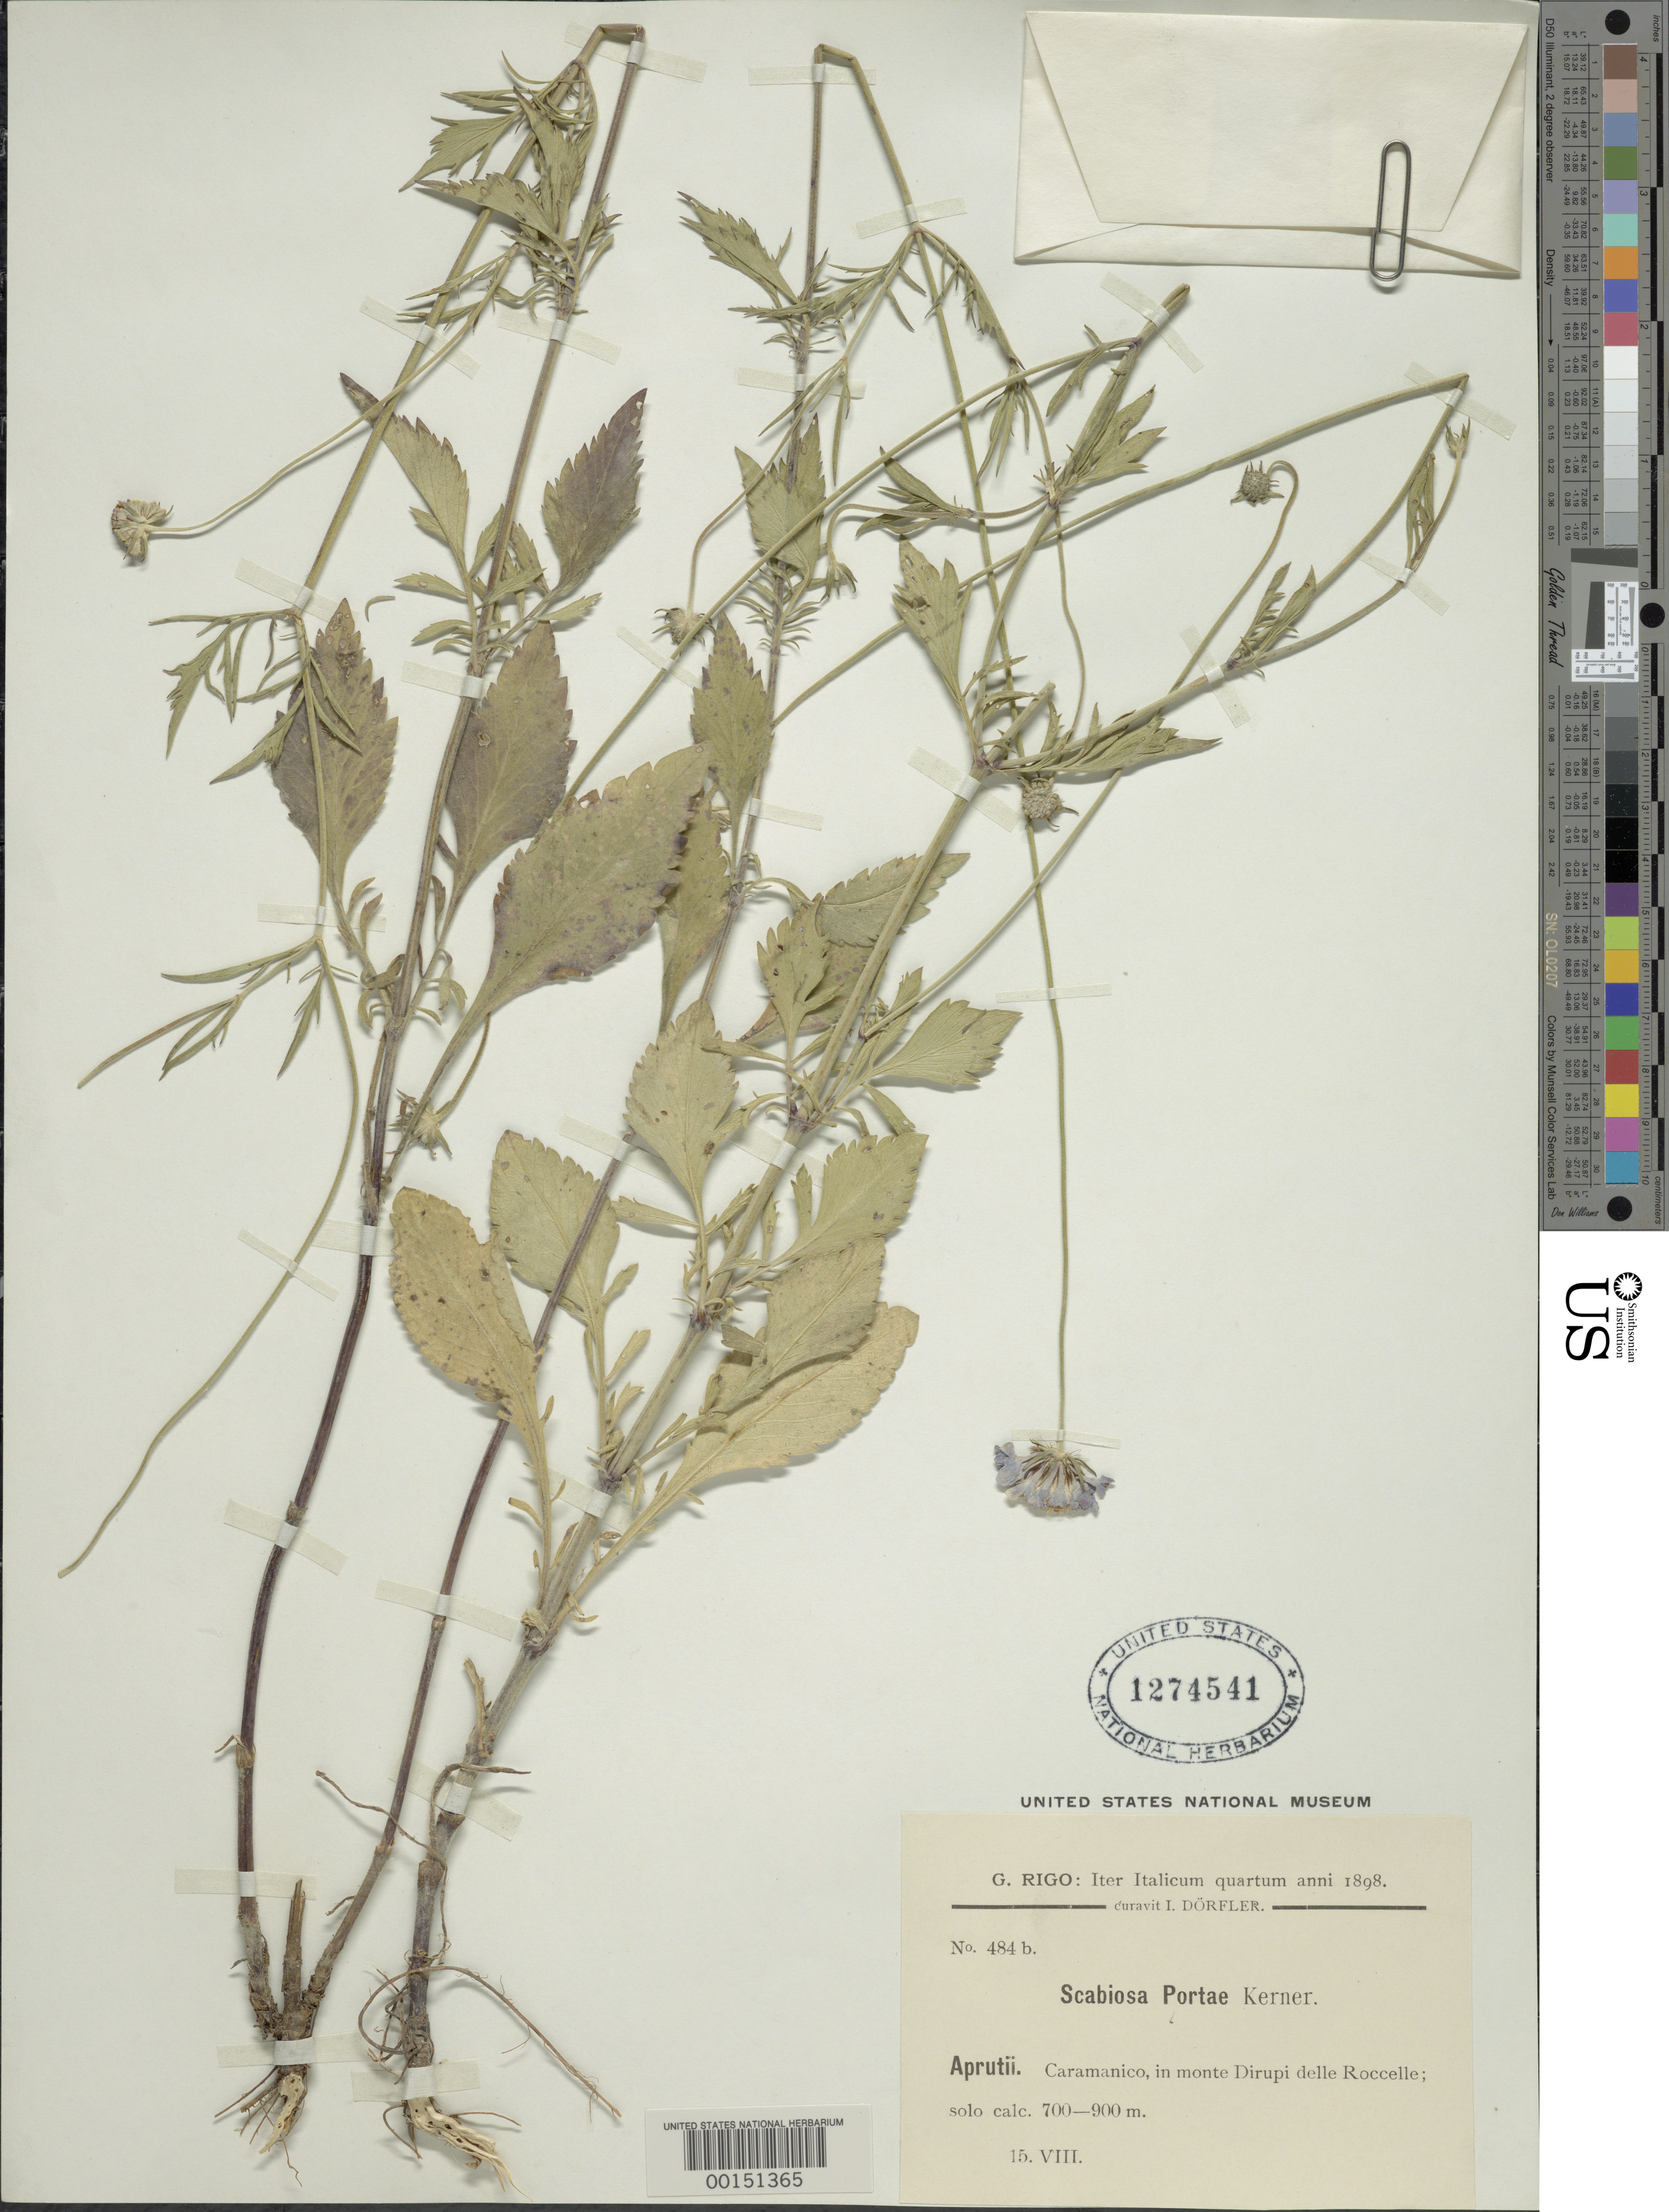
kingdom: Plantae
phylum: Tracheophyta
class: Magnoliopsida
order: Dipsacales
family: Caprifoliaceae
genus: Scabiosa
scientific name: Scabiosa portae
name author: Kerner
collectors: G. Rico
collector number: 484b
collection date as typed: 15 Aug 1898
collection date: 1898-08-15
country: Italy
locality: Caramanico, in monte Dirupi delle Roccelle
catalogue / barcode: US 1274541